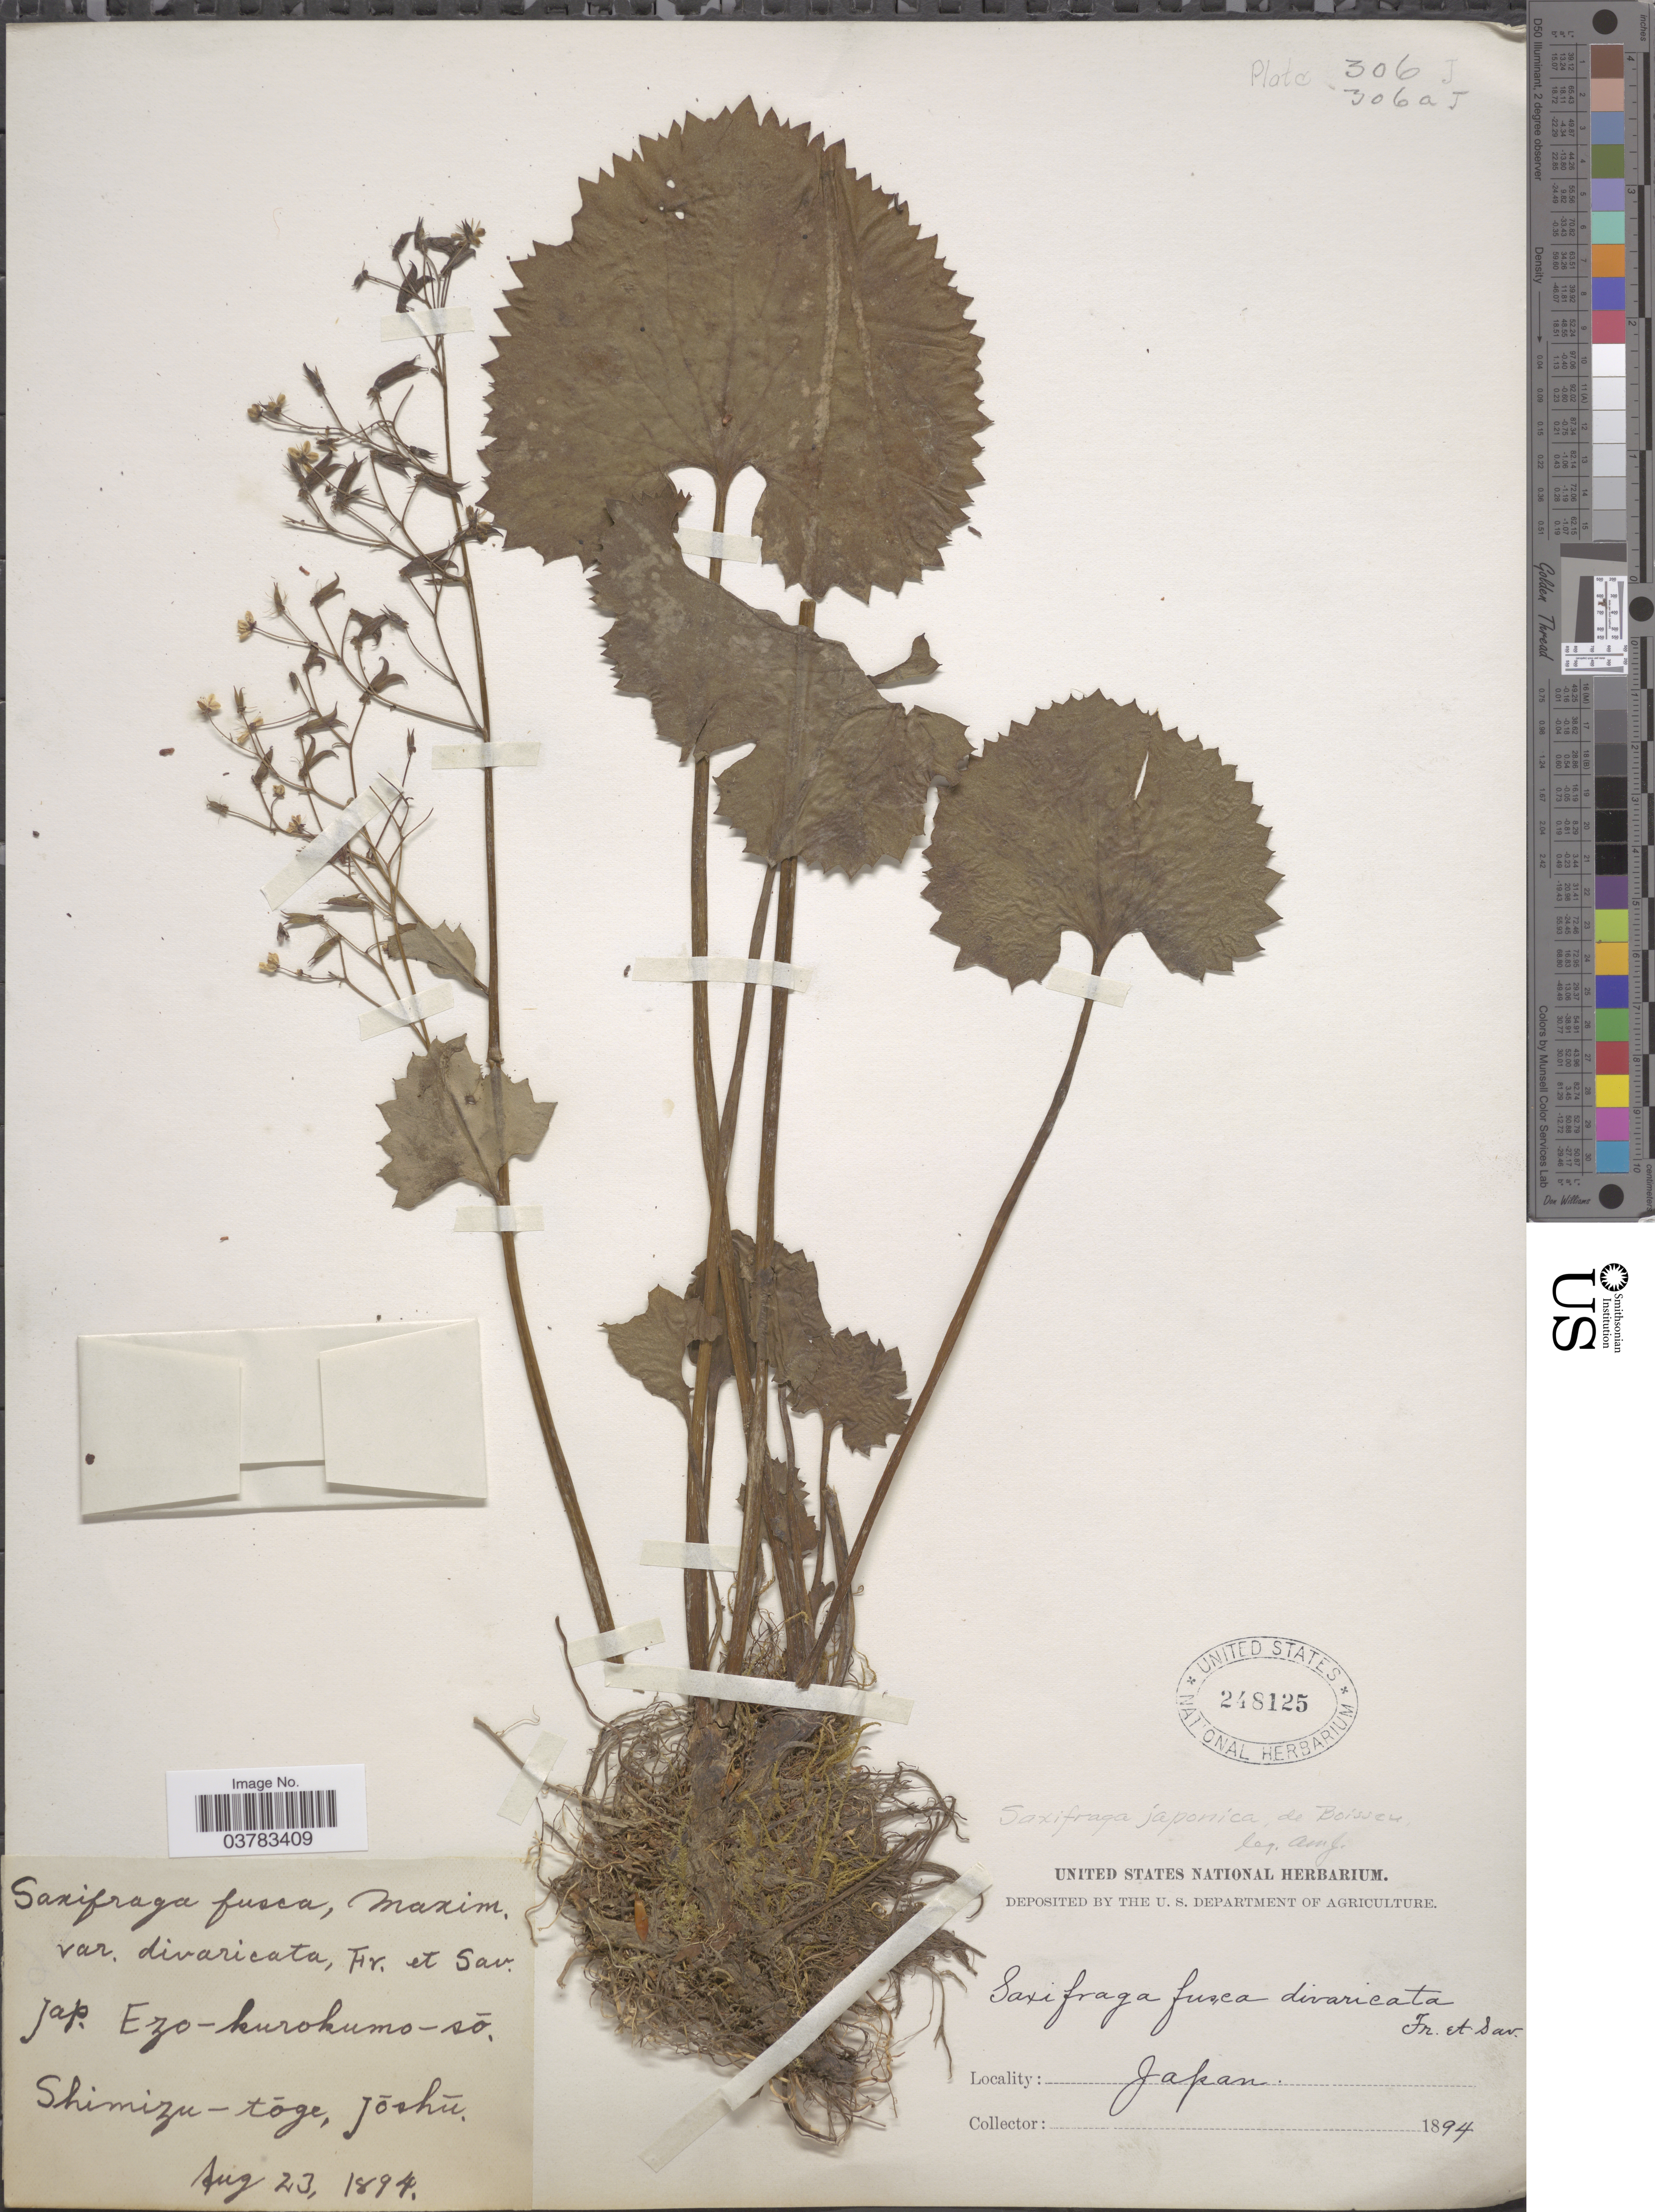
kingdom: Plantae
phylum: Tracheophyta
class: Magnoliopsida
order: Saxifragales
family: Saxifragaceae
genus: Micranthes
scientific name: Micranthes japonica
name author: (Boissieu) S. Akiyama & H. Ohba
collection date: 1894-08-23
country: Japan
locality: Shimizu-tóge, Jóshú.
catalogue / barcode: US 248125